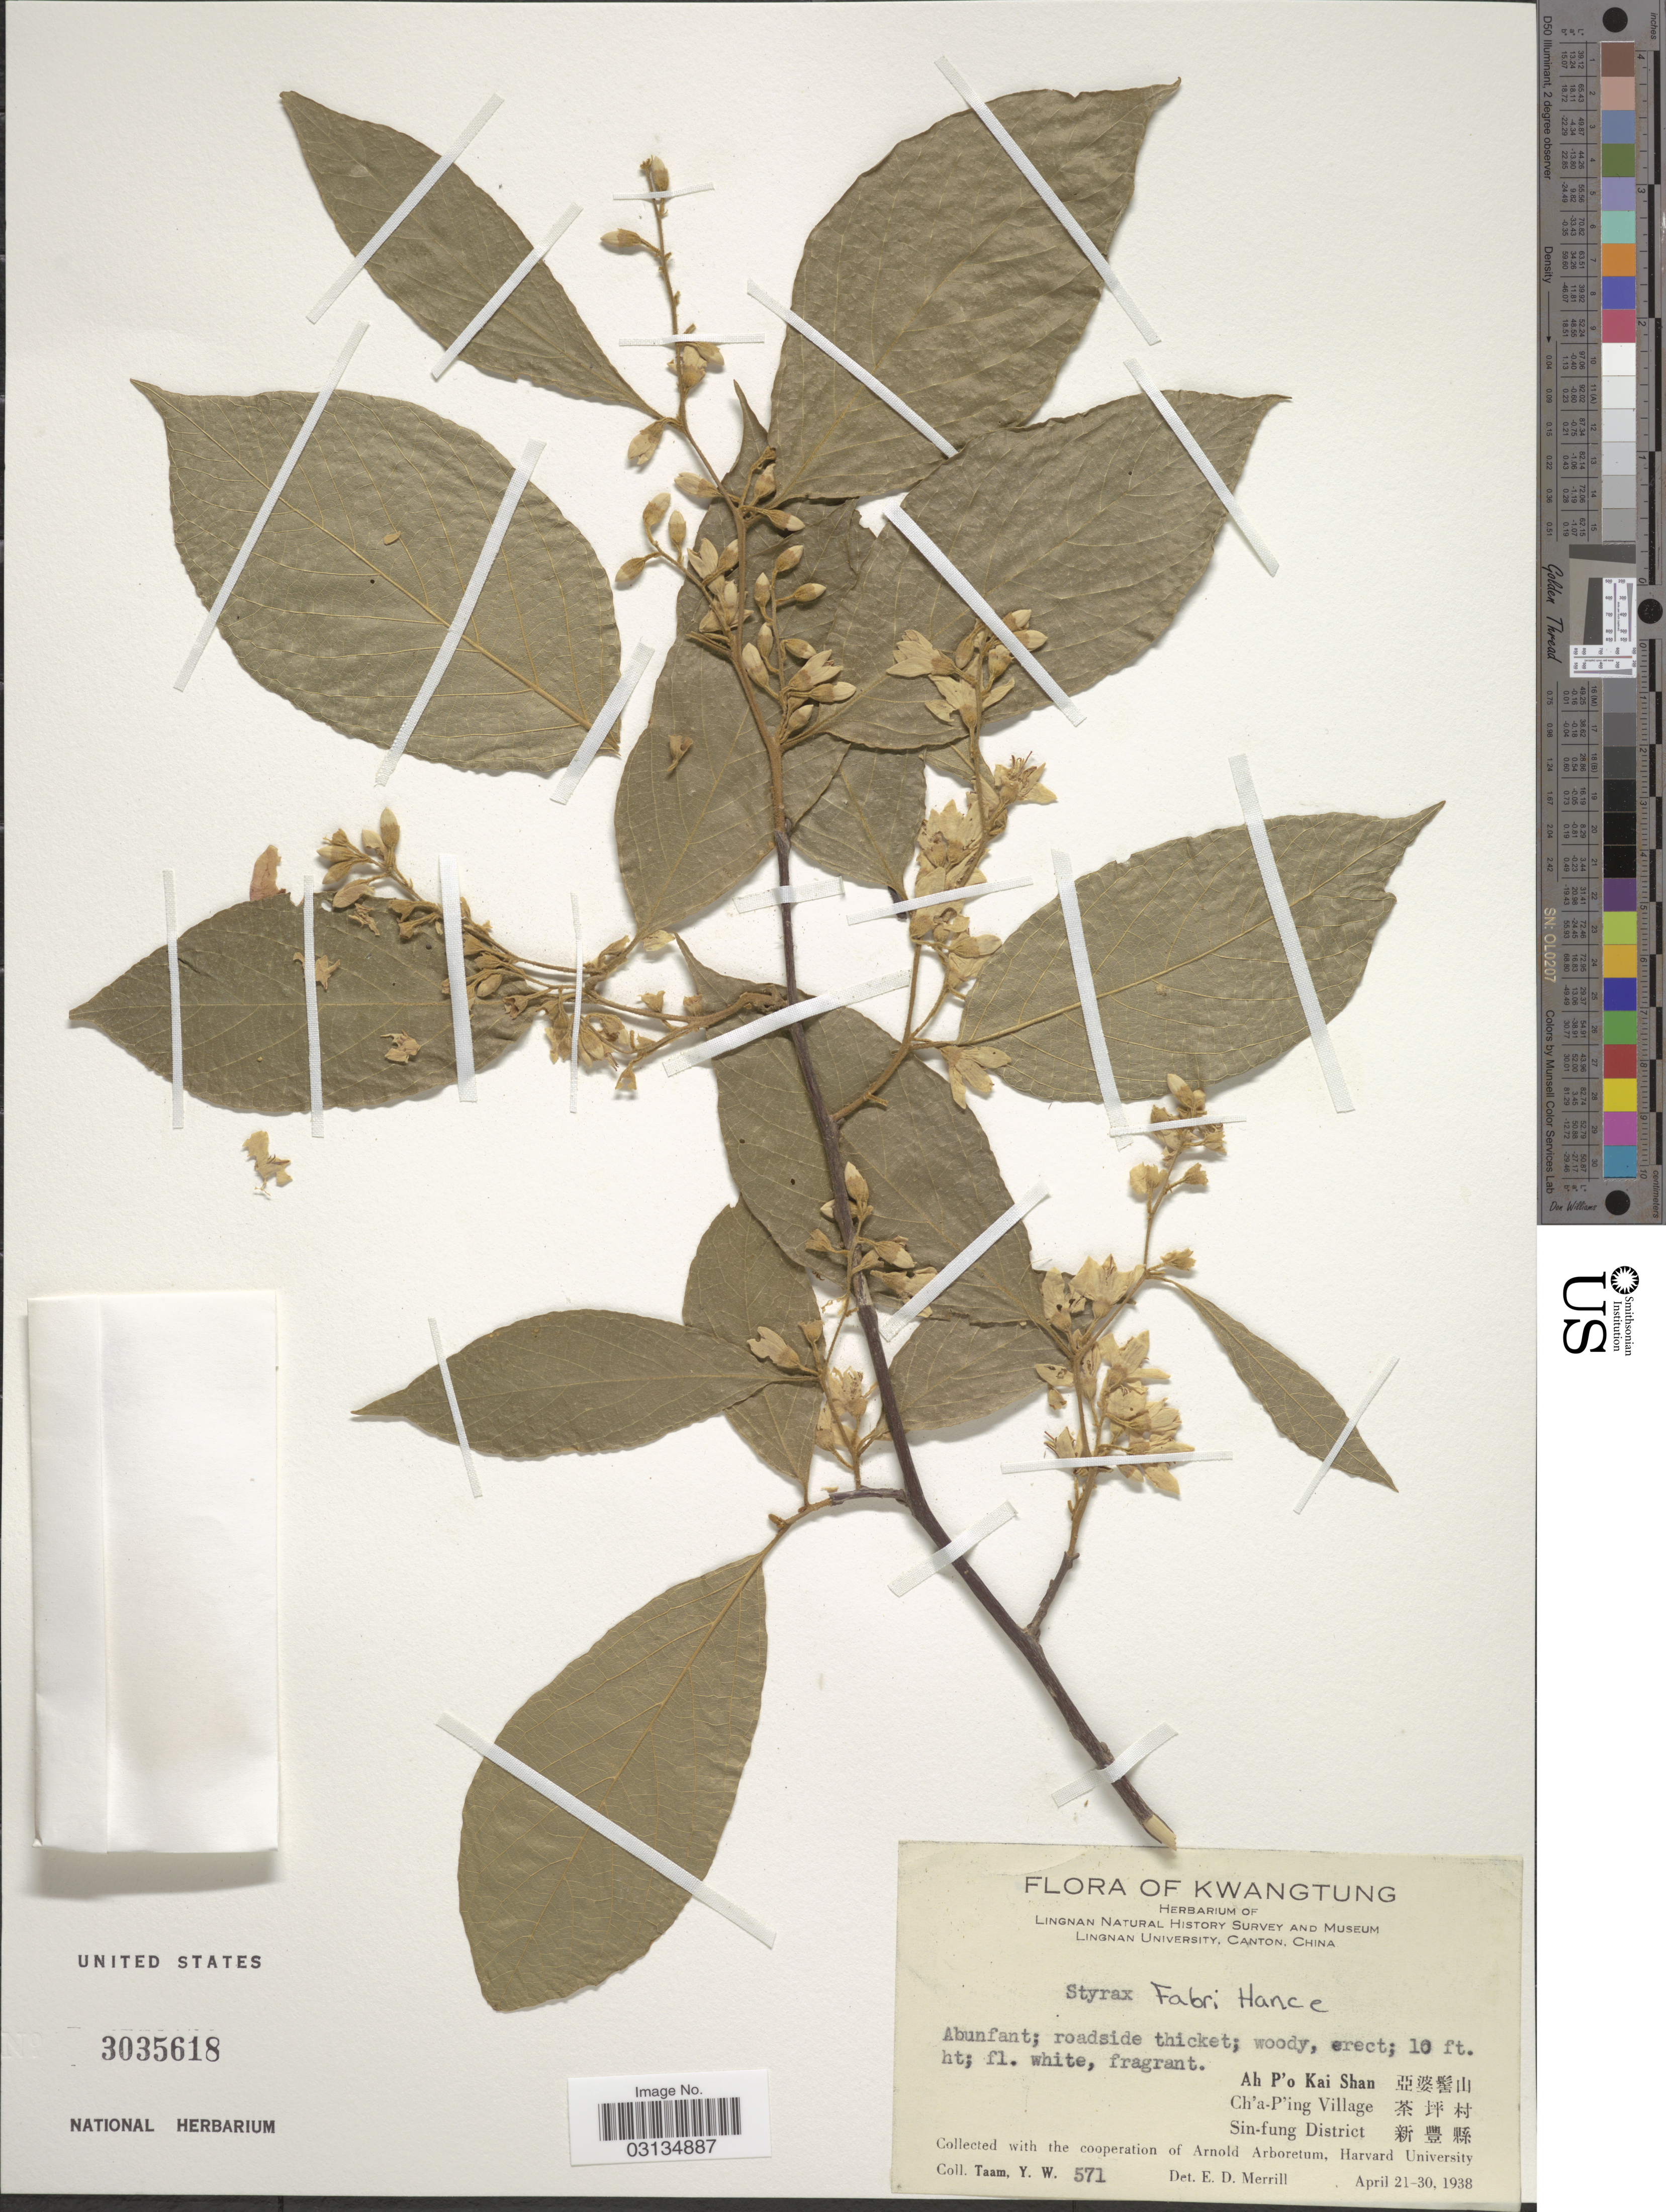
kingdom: Plantae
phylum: Tracheophyta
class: Magnoliopsida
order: Ericales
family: Styracaceae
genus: Styrax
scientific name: Styrax faberi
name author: Perkins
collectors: Y. W. Taam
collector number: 571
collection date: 1938-04-21/1938-04-30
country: China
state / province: Guangdong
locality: Kangtung. Ah P'o Kai Shan. Ch'a-P'ing Village. Sin-fung District.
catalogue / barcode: US 3035618